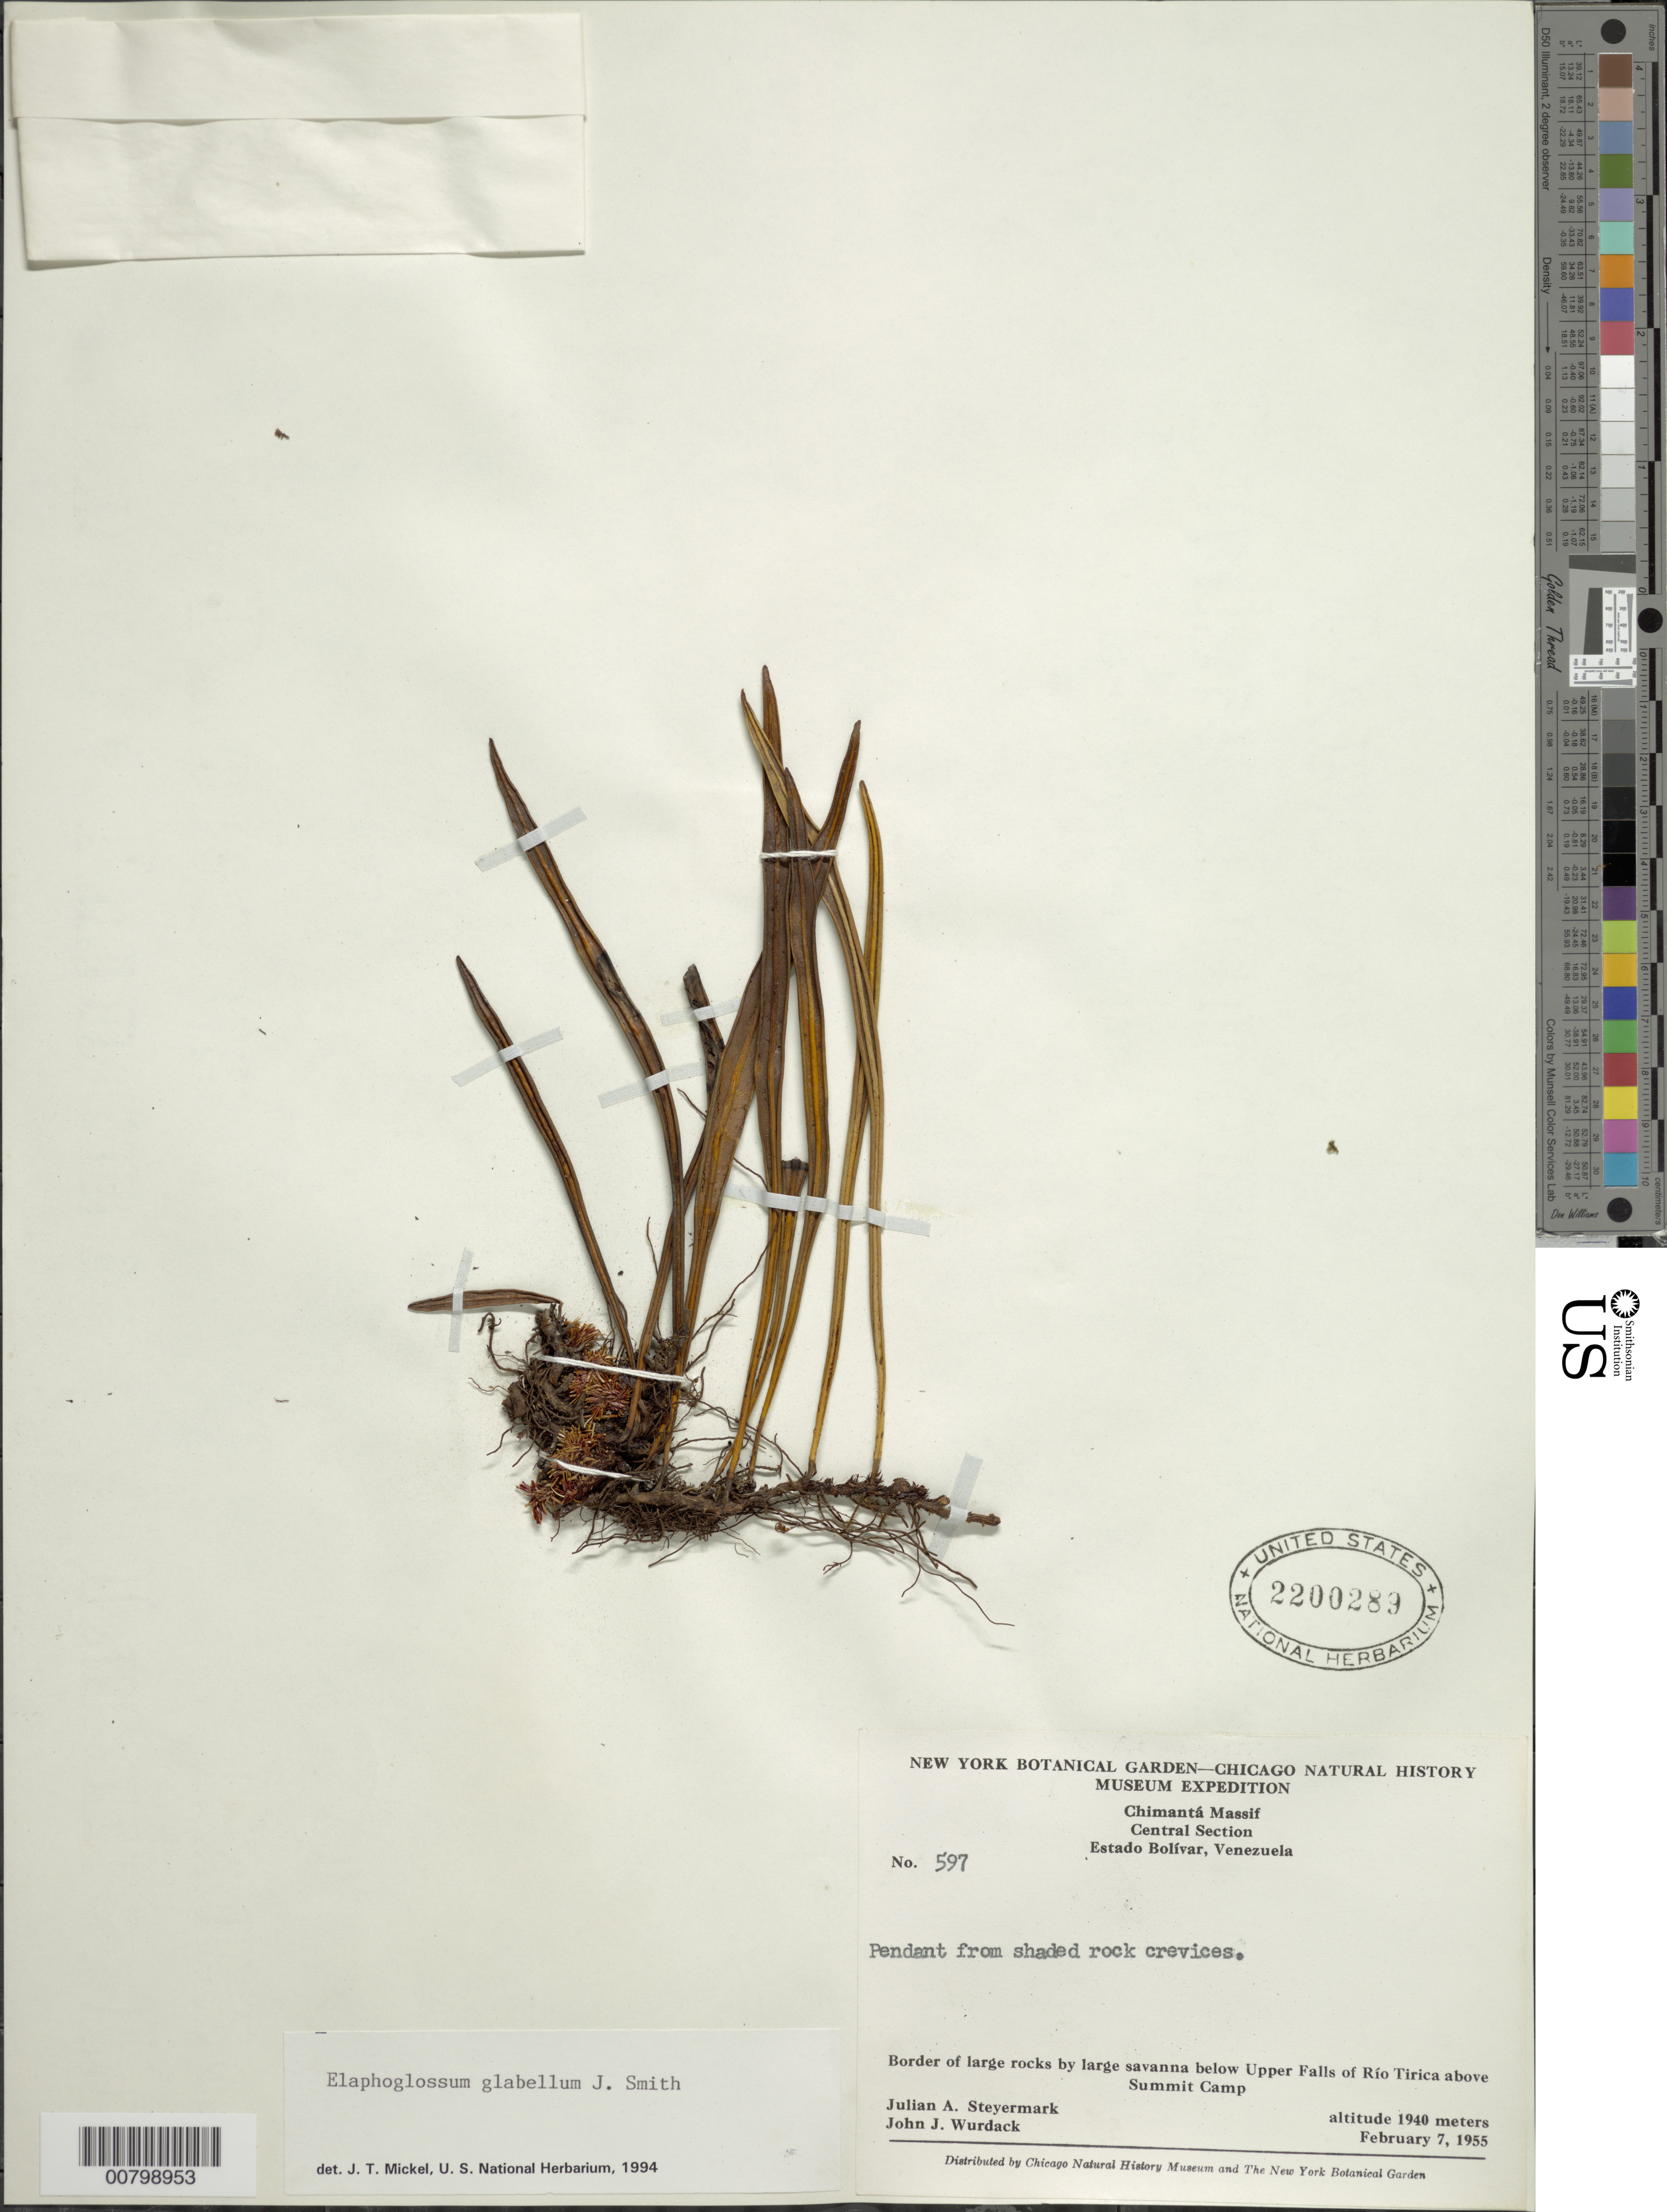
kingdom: Plantae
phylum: Tracheophyta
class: Polypodiopsida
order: Polypodiales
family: Dryopteridaceae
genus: Elaphoglossum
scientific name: Elaphoglossum glabellum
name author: J. Sm.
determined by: Mickel, J. T., (NY), New York Botanical Garden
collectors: J. Steyermark & J. J. Wurdack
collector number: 55 597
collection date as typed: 7-Feb-55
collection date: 1955-02-07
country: Venezuela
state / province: Bolívar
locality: Chimantá Massif, Upper Falls of Río Tirica above Summit Camp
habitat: Border of large rocks by large savanna; pendant from shaded rock crevices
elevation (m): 1940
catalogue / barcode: US 2200289